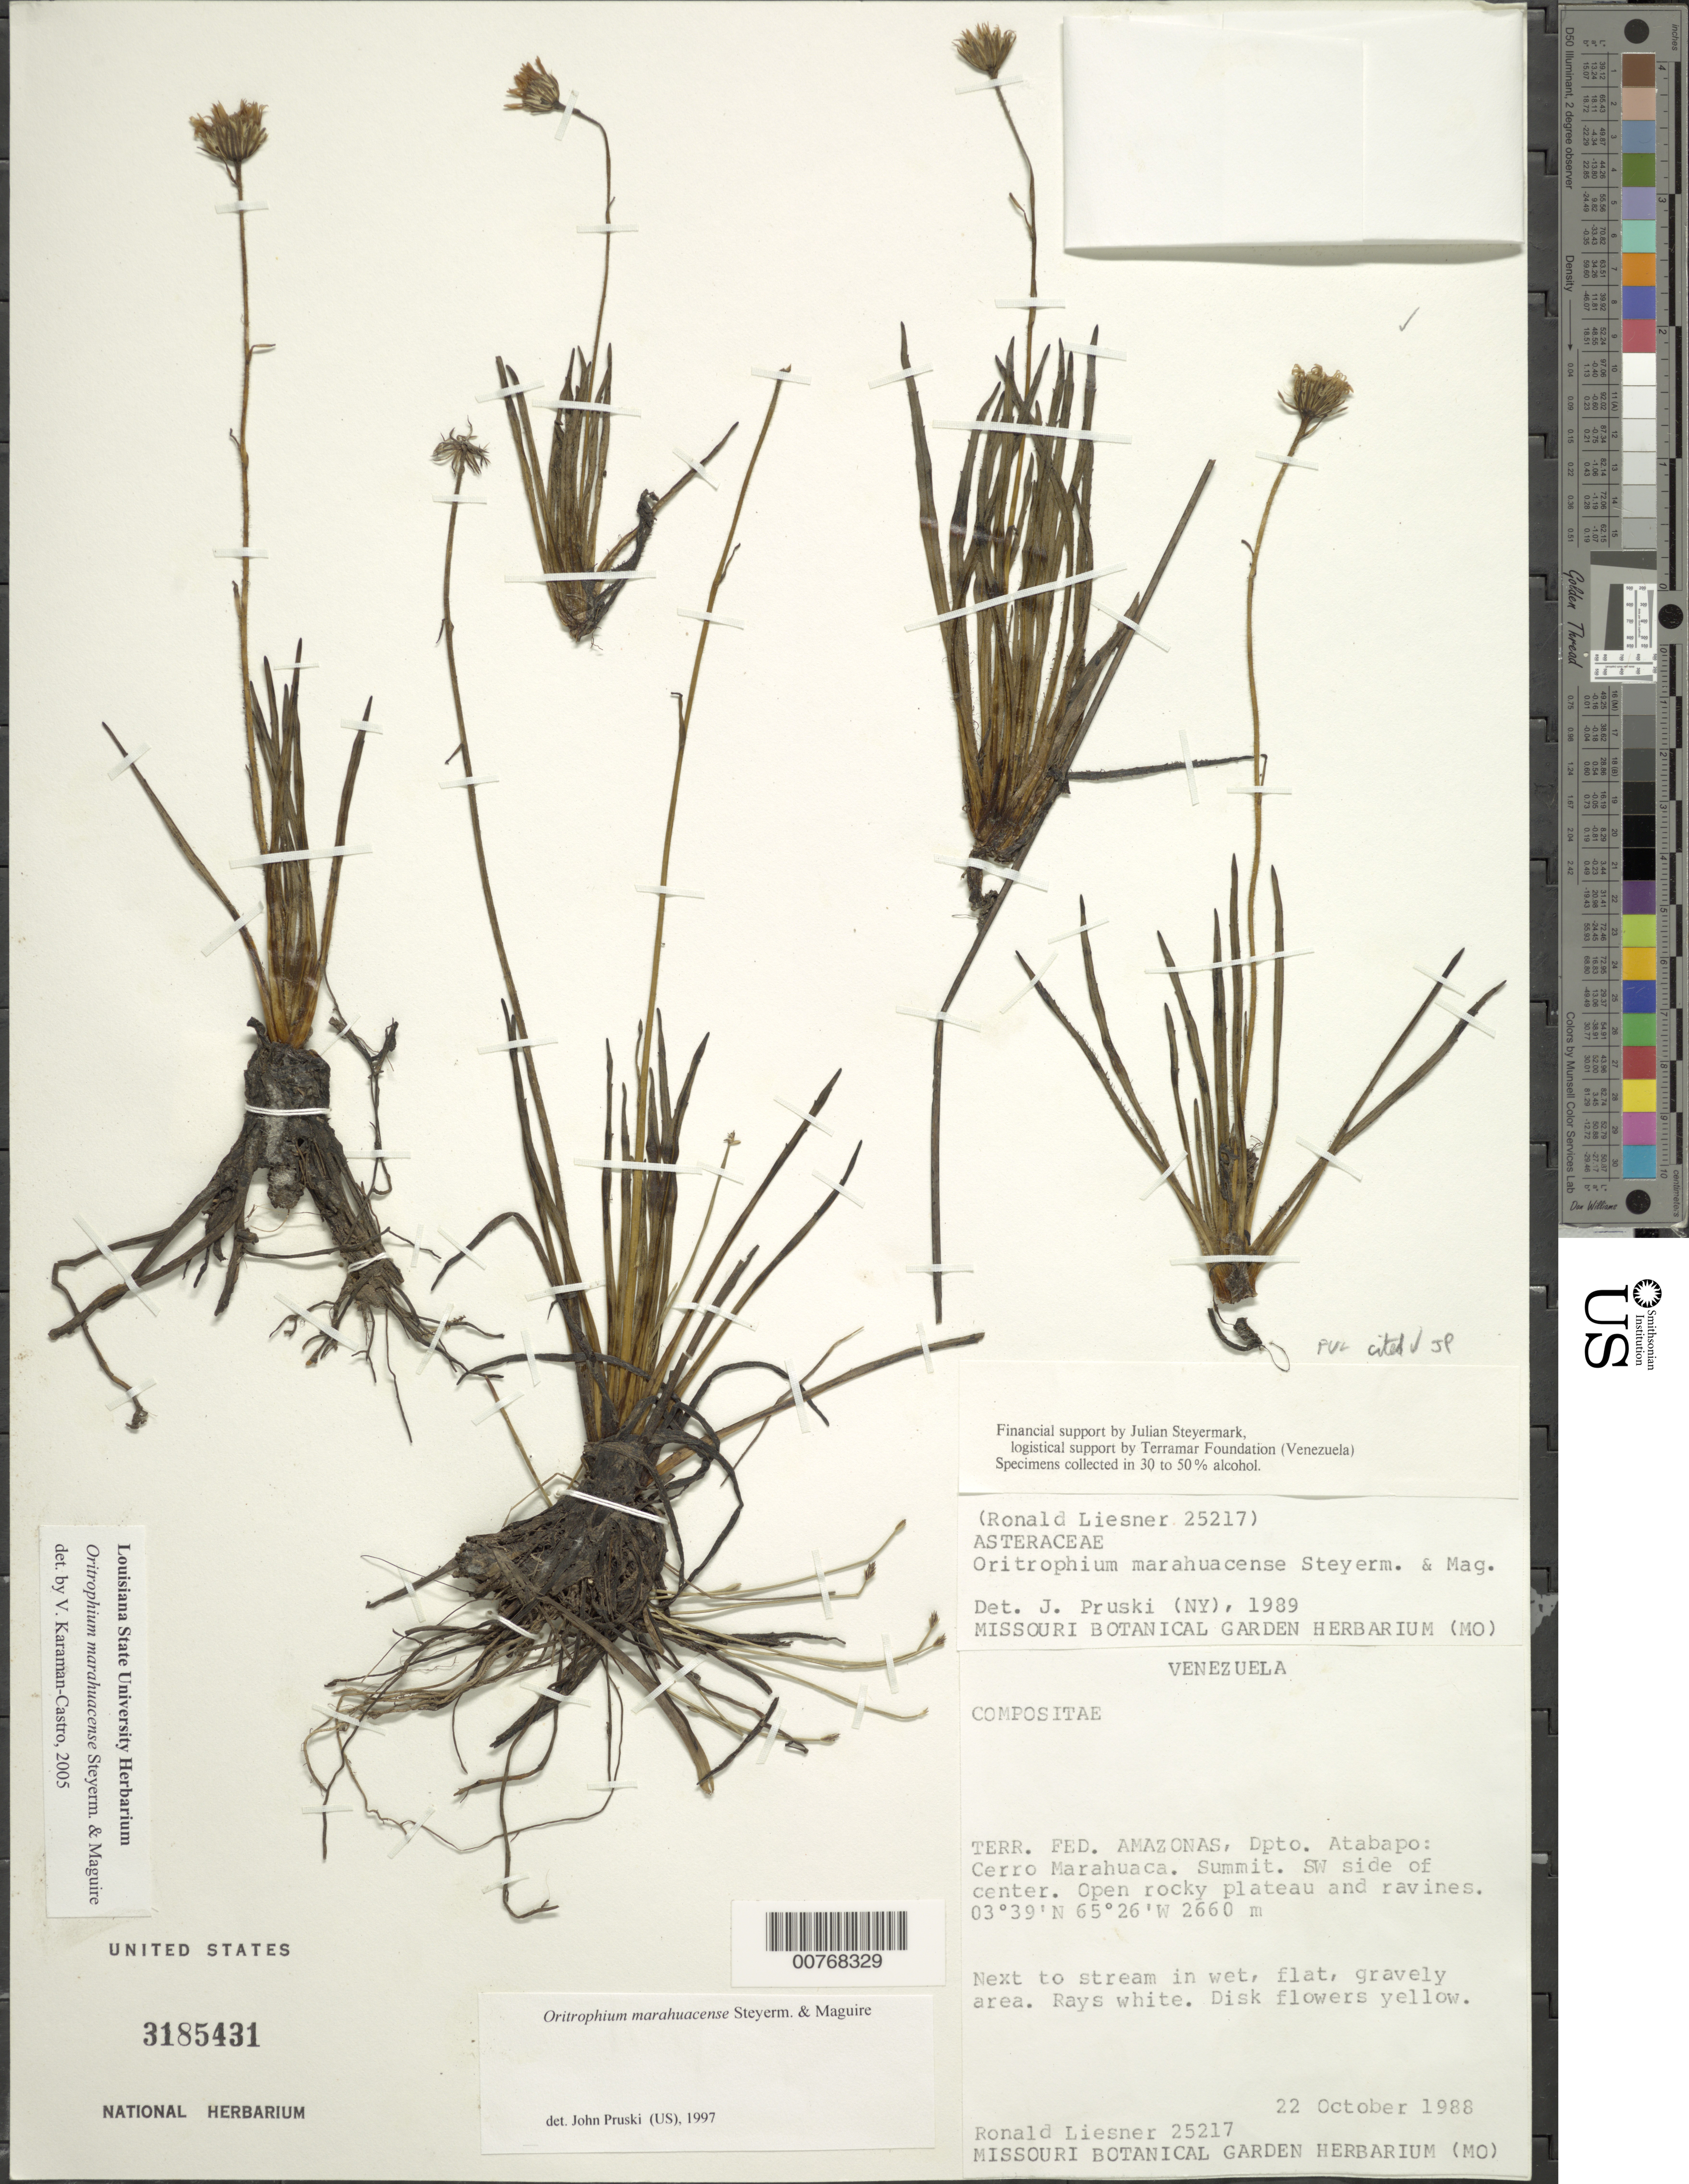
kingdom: Plantae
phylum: Tracheophyta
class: Magnoliopsida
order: Asterales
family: Asteraceae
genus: Oritrophium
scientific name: Oritrophium marahuacense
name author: Steyerm. & Maguire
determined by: Pruski, J. F.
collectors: R. L. Liesner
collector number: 25217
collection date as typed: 22-Oct-88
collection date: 1988-10-22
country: Venezuela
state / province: Amazonas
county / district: Atabapo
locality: Cerro Marahuaca, summit, SW side of center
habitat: Open rocky plateau and ravines, next to stream in wet, flat, gravely area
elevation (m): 2660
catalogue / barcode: US 3185431